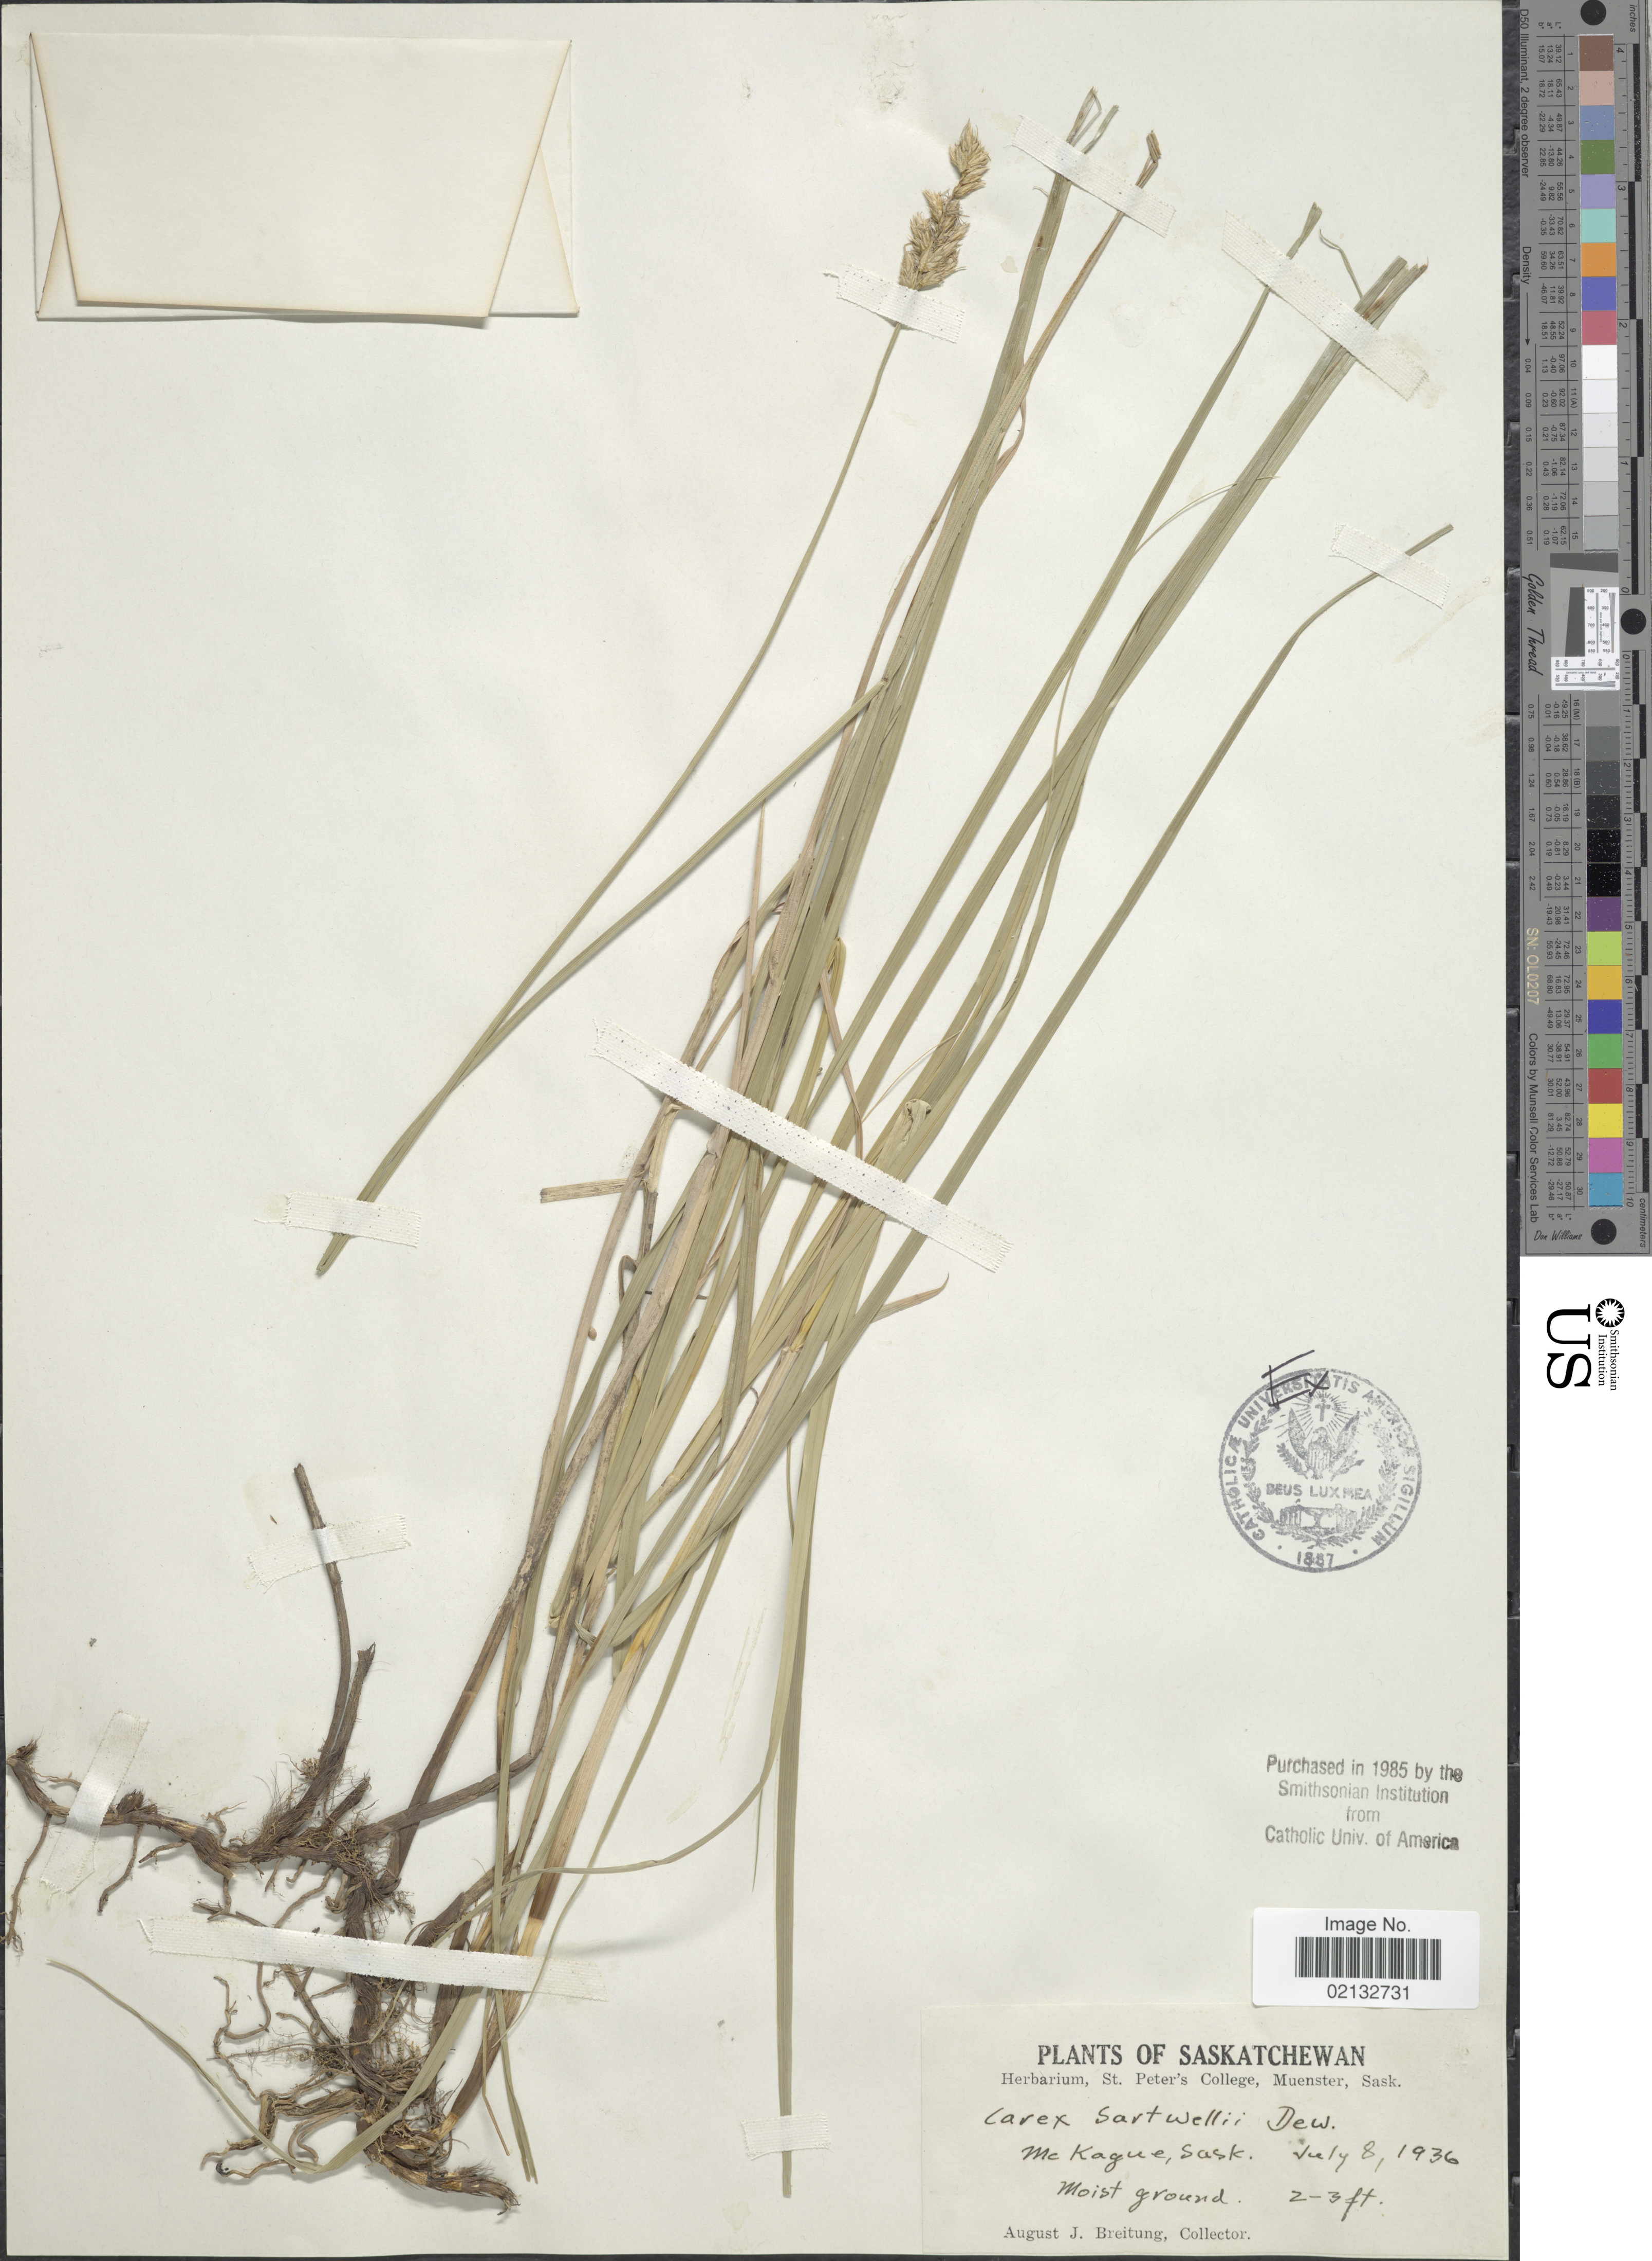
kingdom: Plantae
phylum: Tracheophyta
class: Liliopsida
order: Poales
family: Cyperaceae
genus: Carex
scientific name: Carex sartwellii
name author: Dewey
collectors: A. Breitung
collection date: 1936-07-08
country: Canada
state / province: Saskatchewan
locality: McKagua